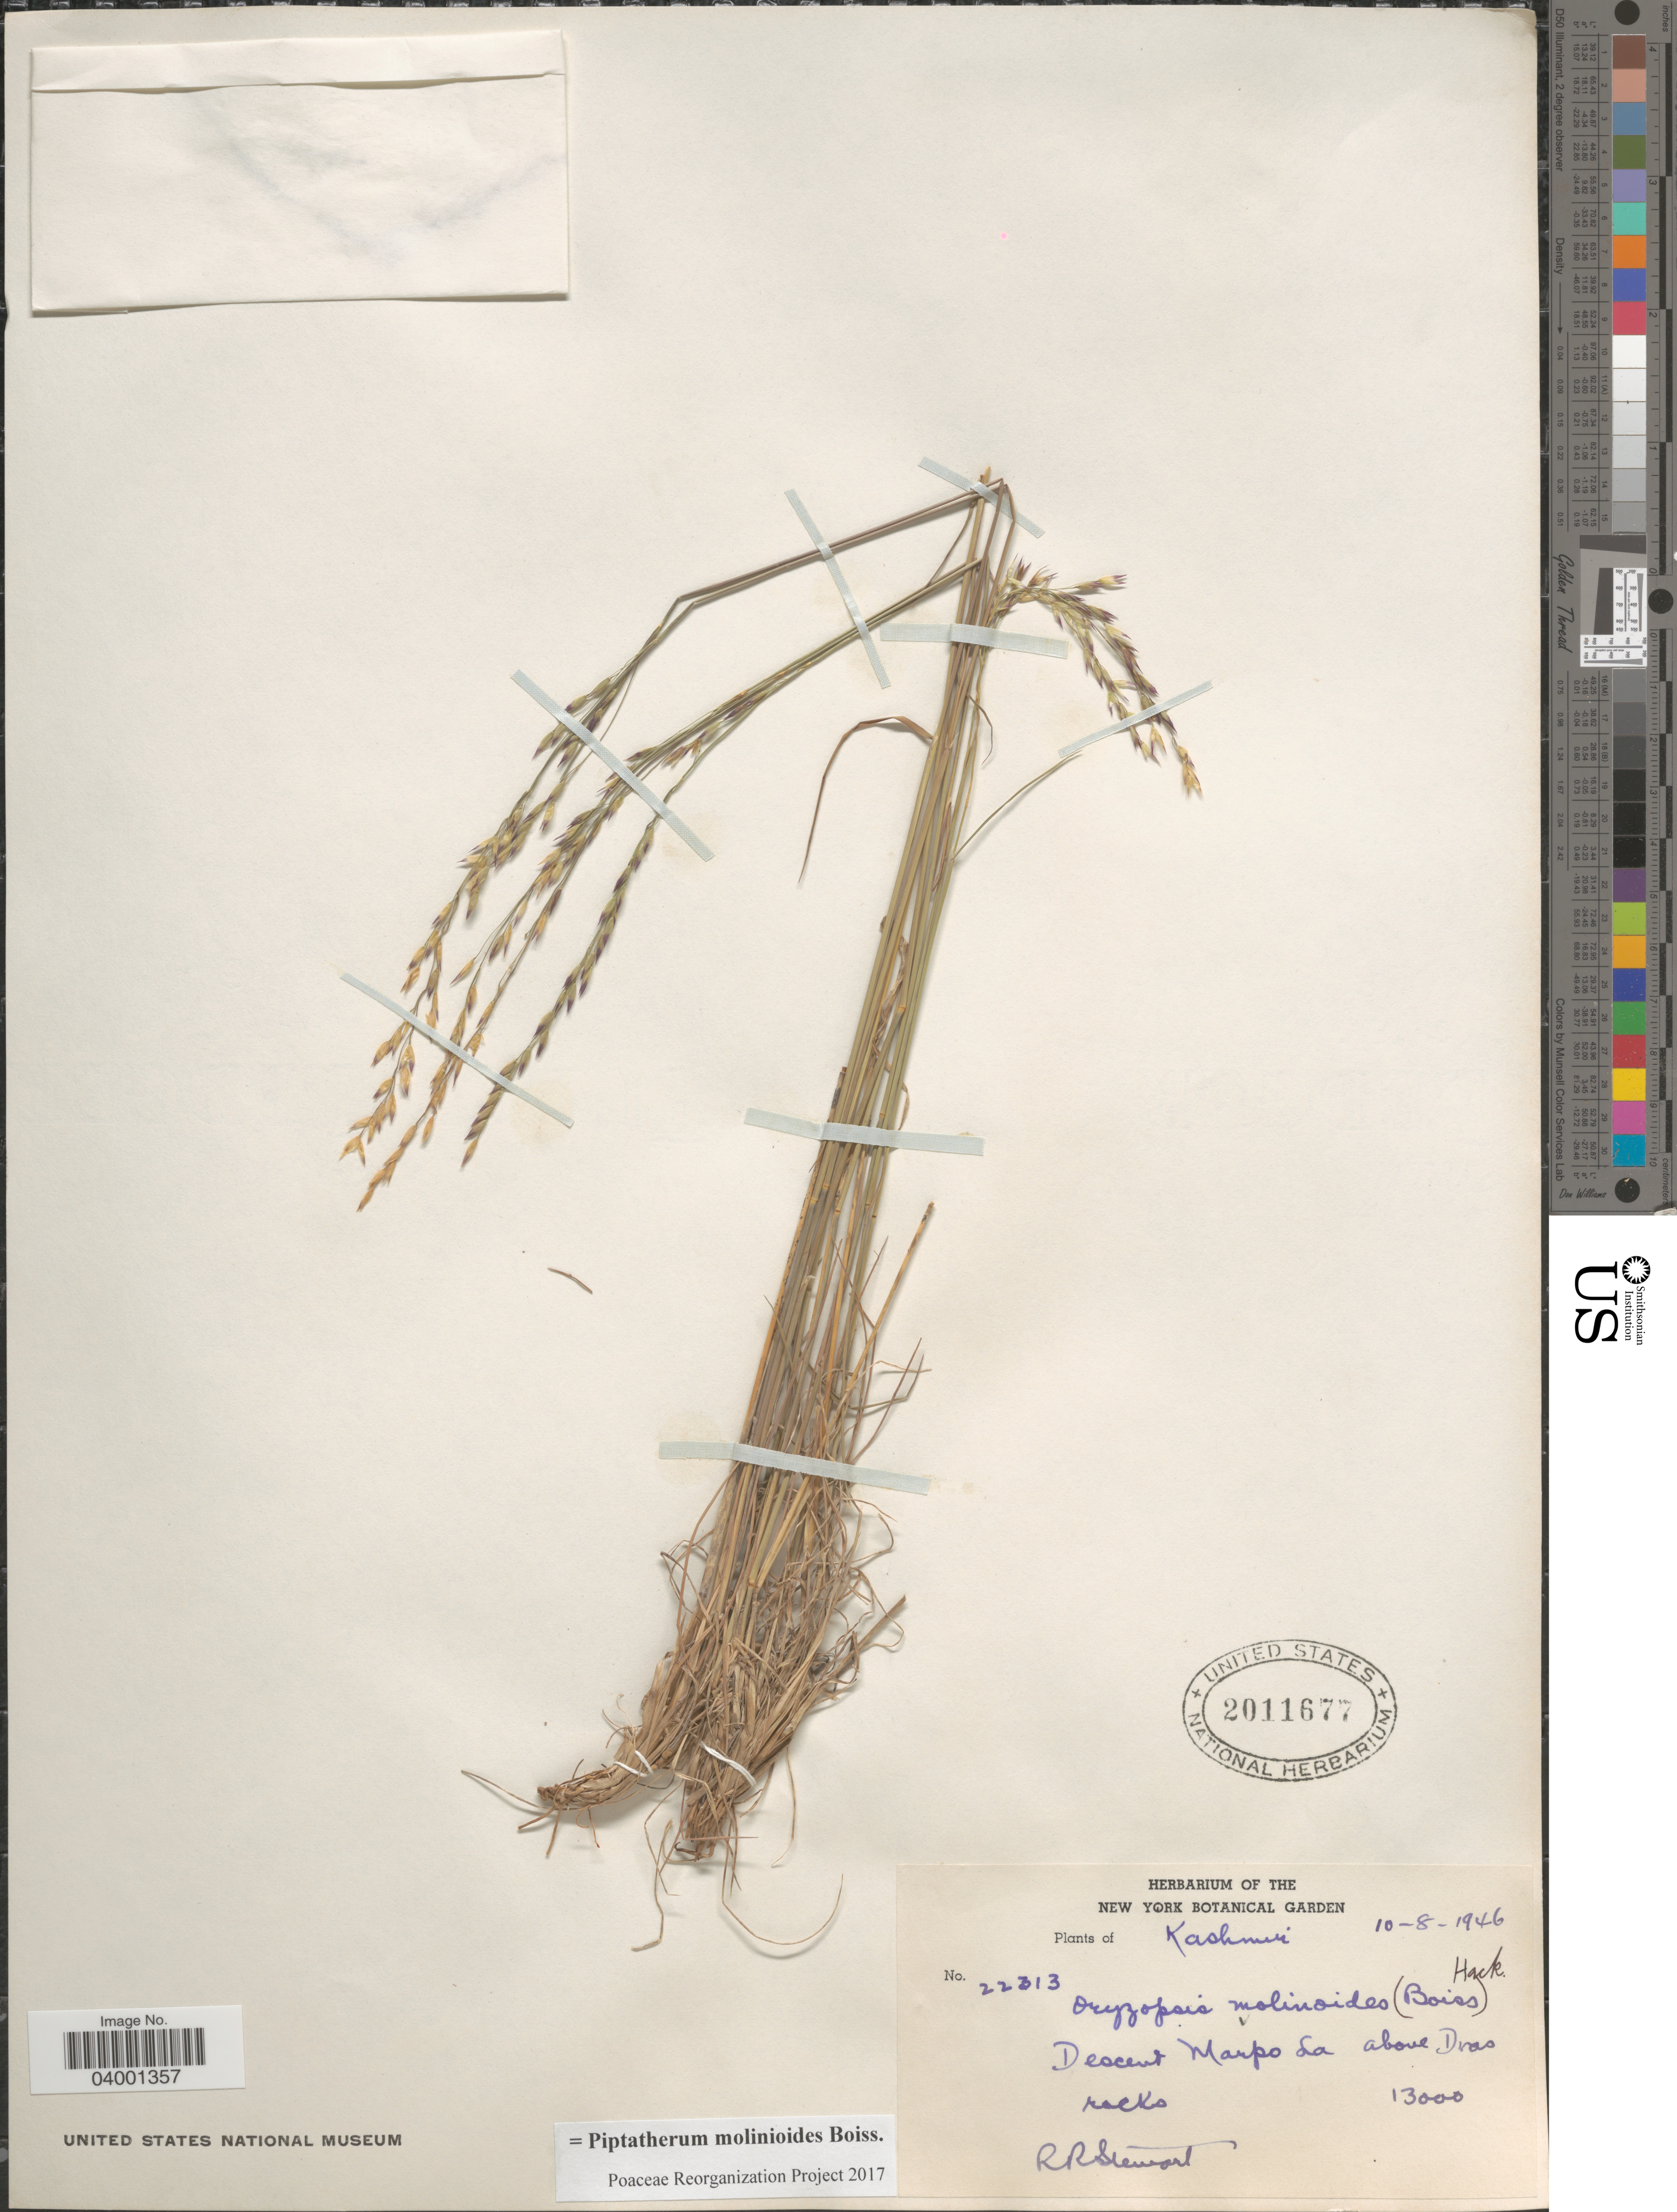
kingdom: Plantae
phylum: Tracheophyta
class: Liliopsida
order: Poales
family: Poaceae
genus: Piptatherum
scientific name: Piptatherum molinioides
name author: Boiss.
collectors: R. Stewart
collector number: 22313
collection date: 1946-08-10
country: India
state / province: Jammu and Kashmir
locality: Kashmir. Descent Marpo La above Dras.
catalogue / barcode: US 2011677